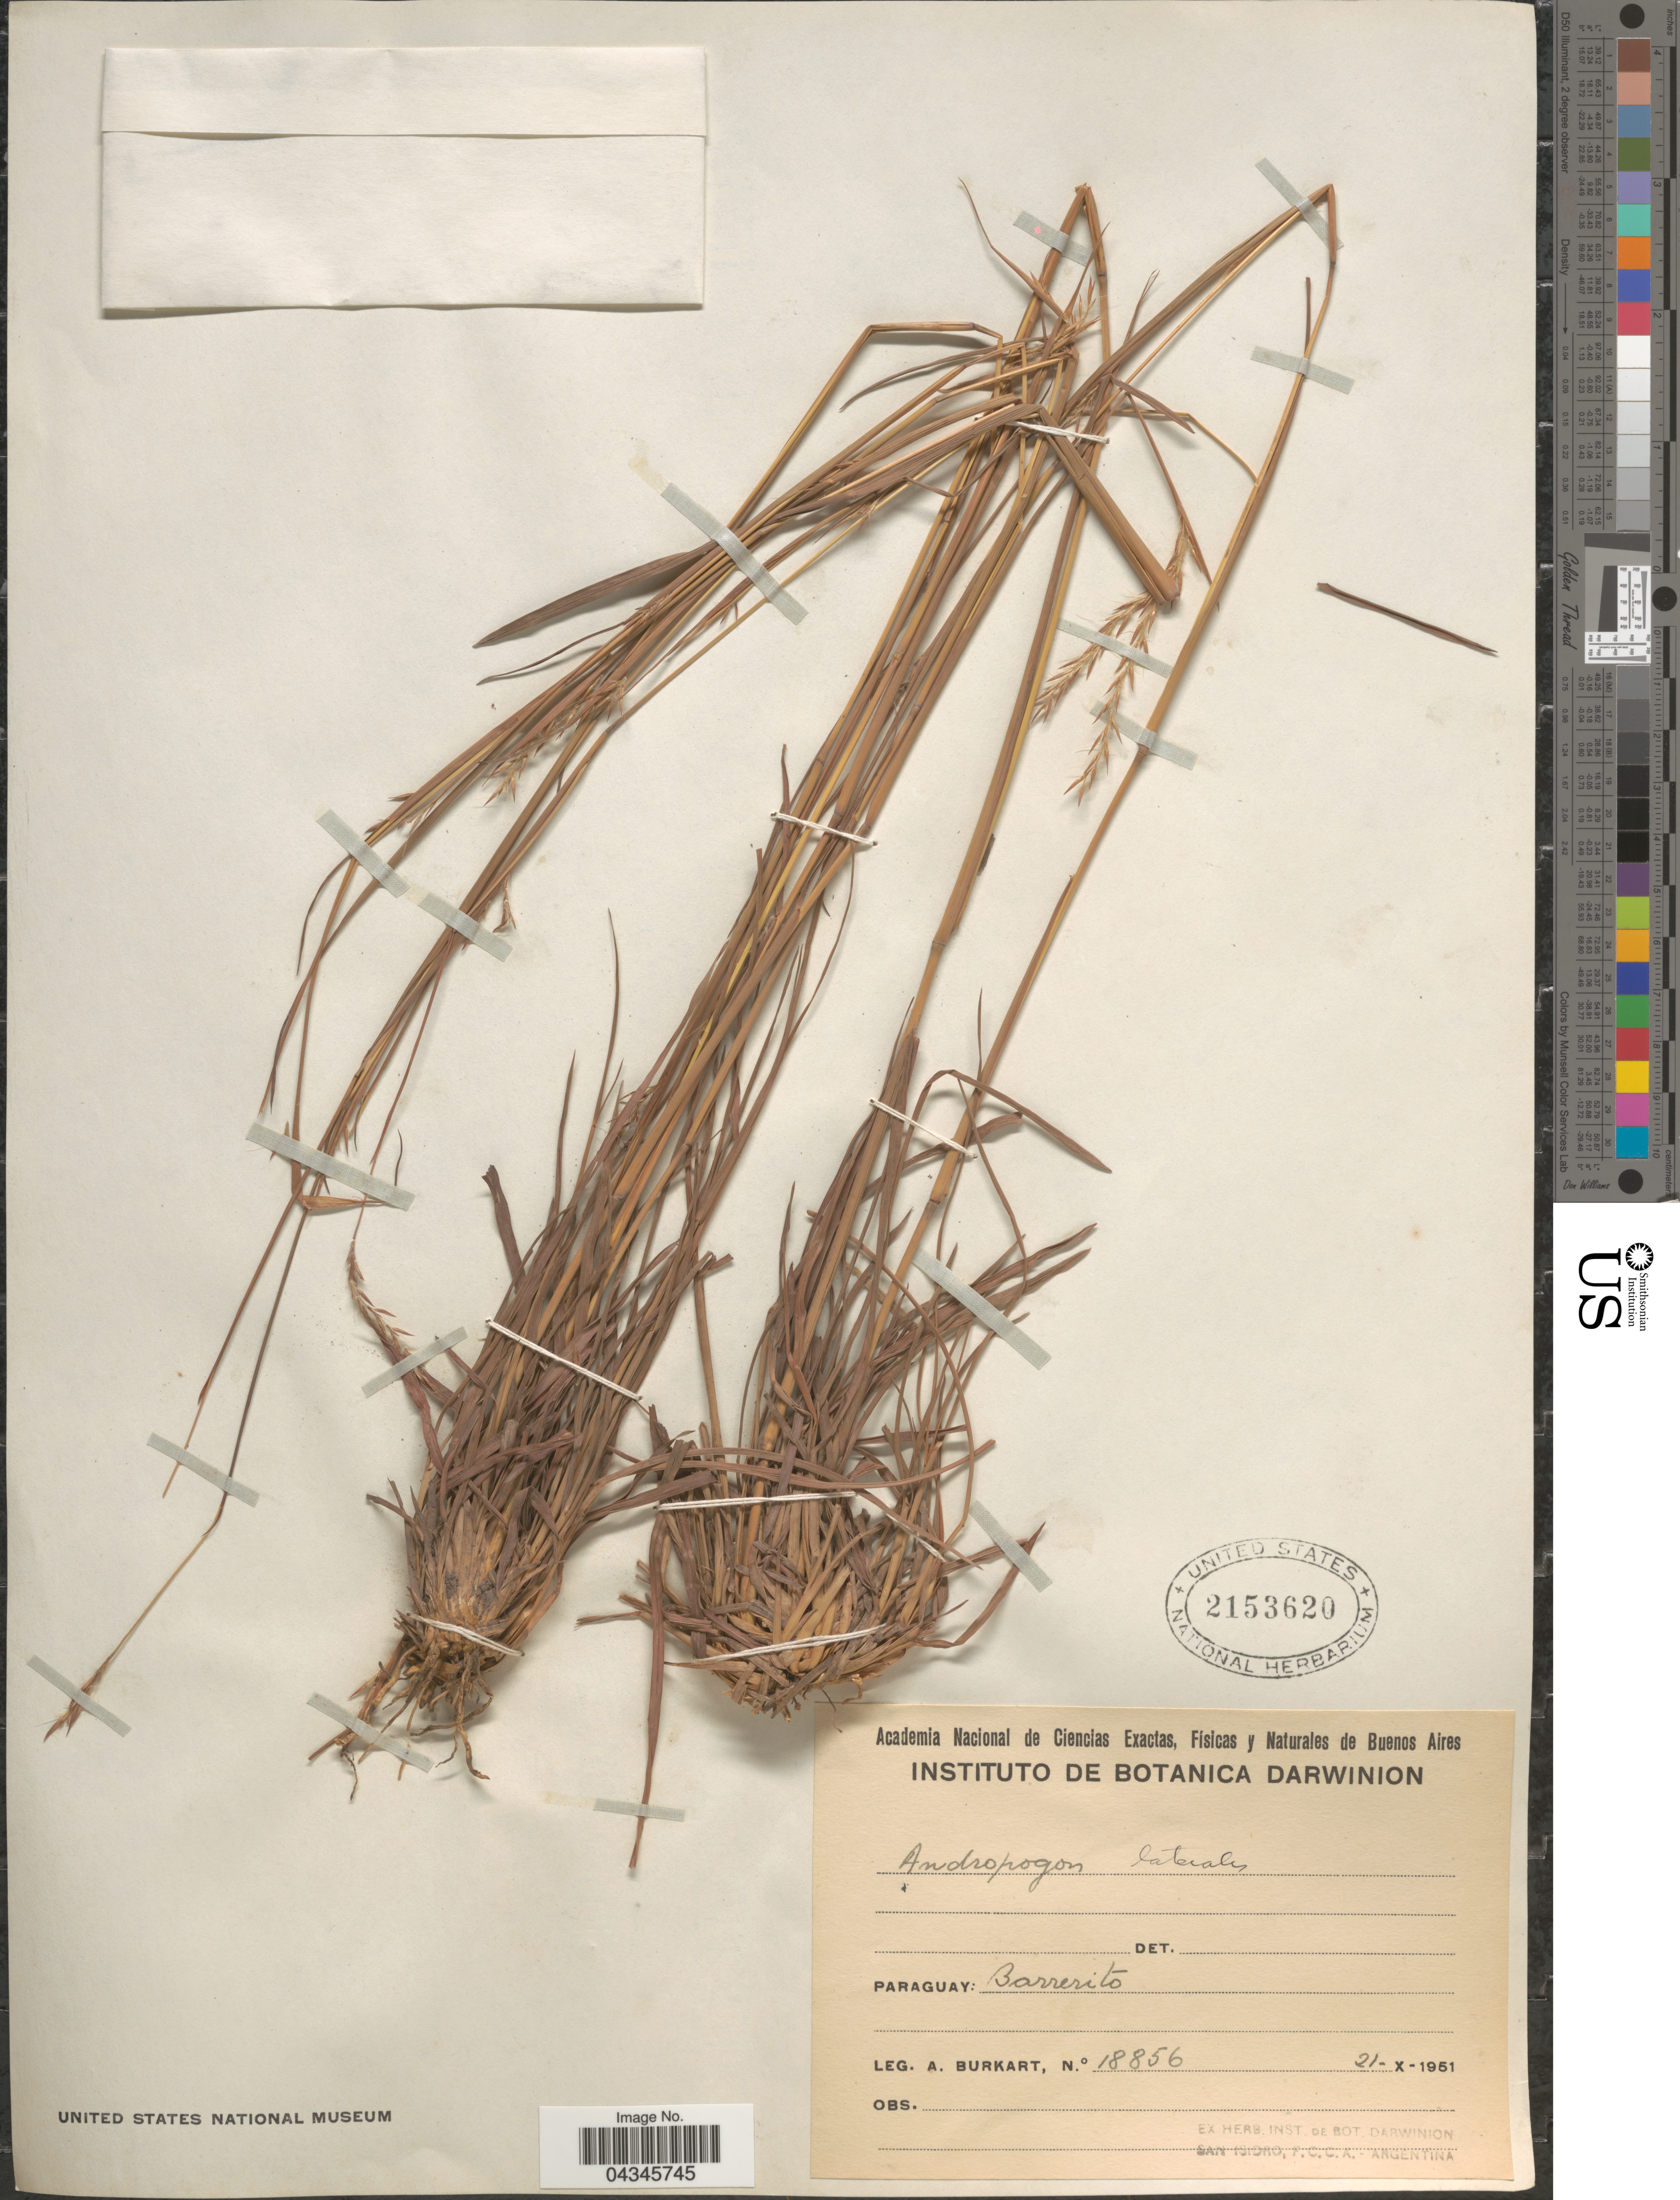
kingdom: Plantae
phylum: Tracheophyta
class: Liliopsida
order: Poales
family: Poaceae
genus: Andropogon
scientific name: Andropogon lateralis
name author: Nees in Mart.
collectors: A. E. Burkart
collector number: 18856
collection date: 1951-10-21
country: Paraguay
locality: Barrerito.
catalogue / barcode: US 2153620